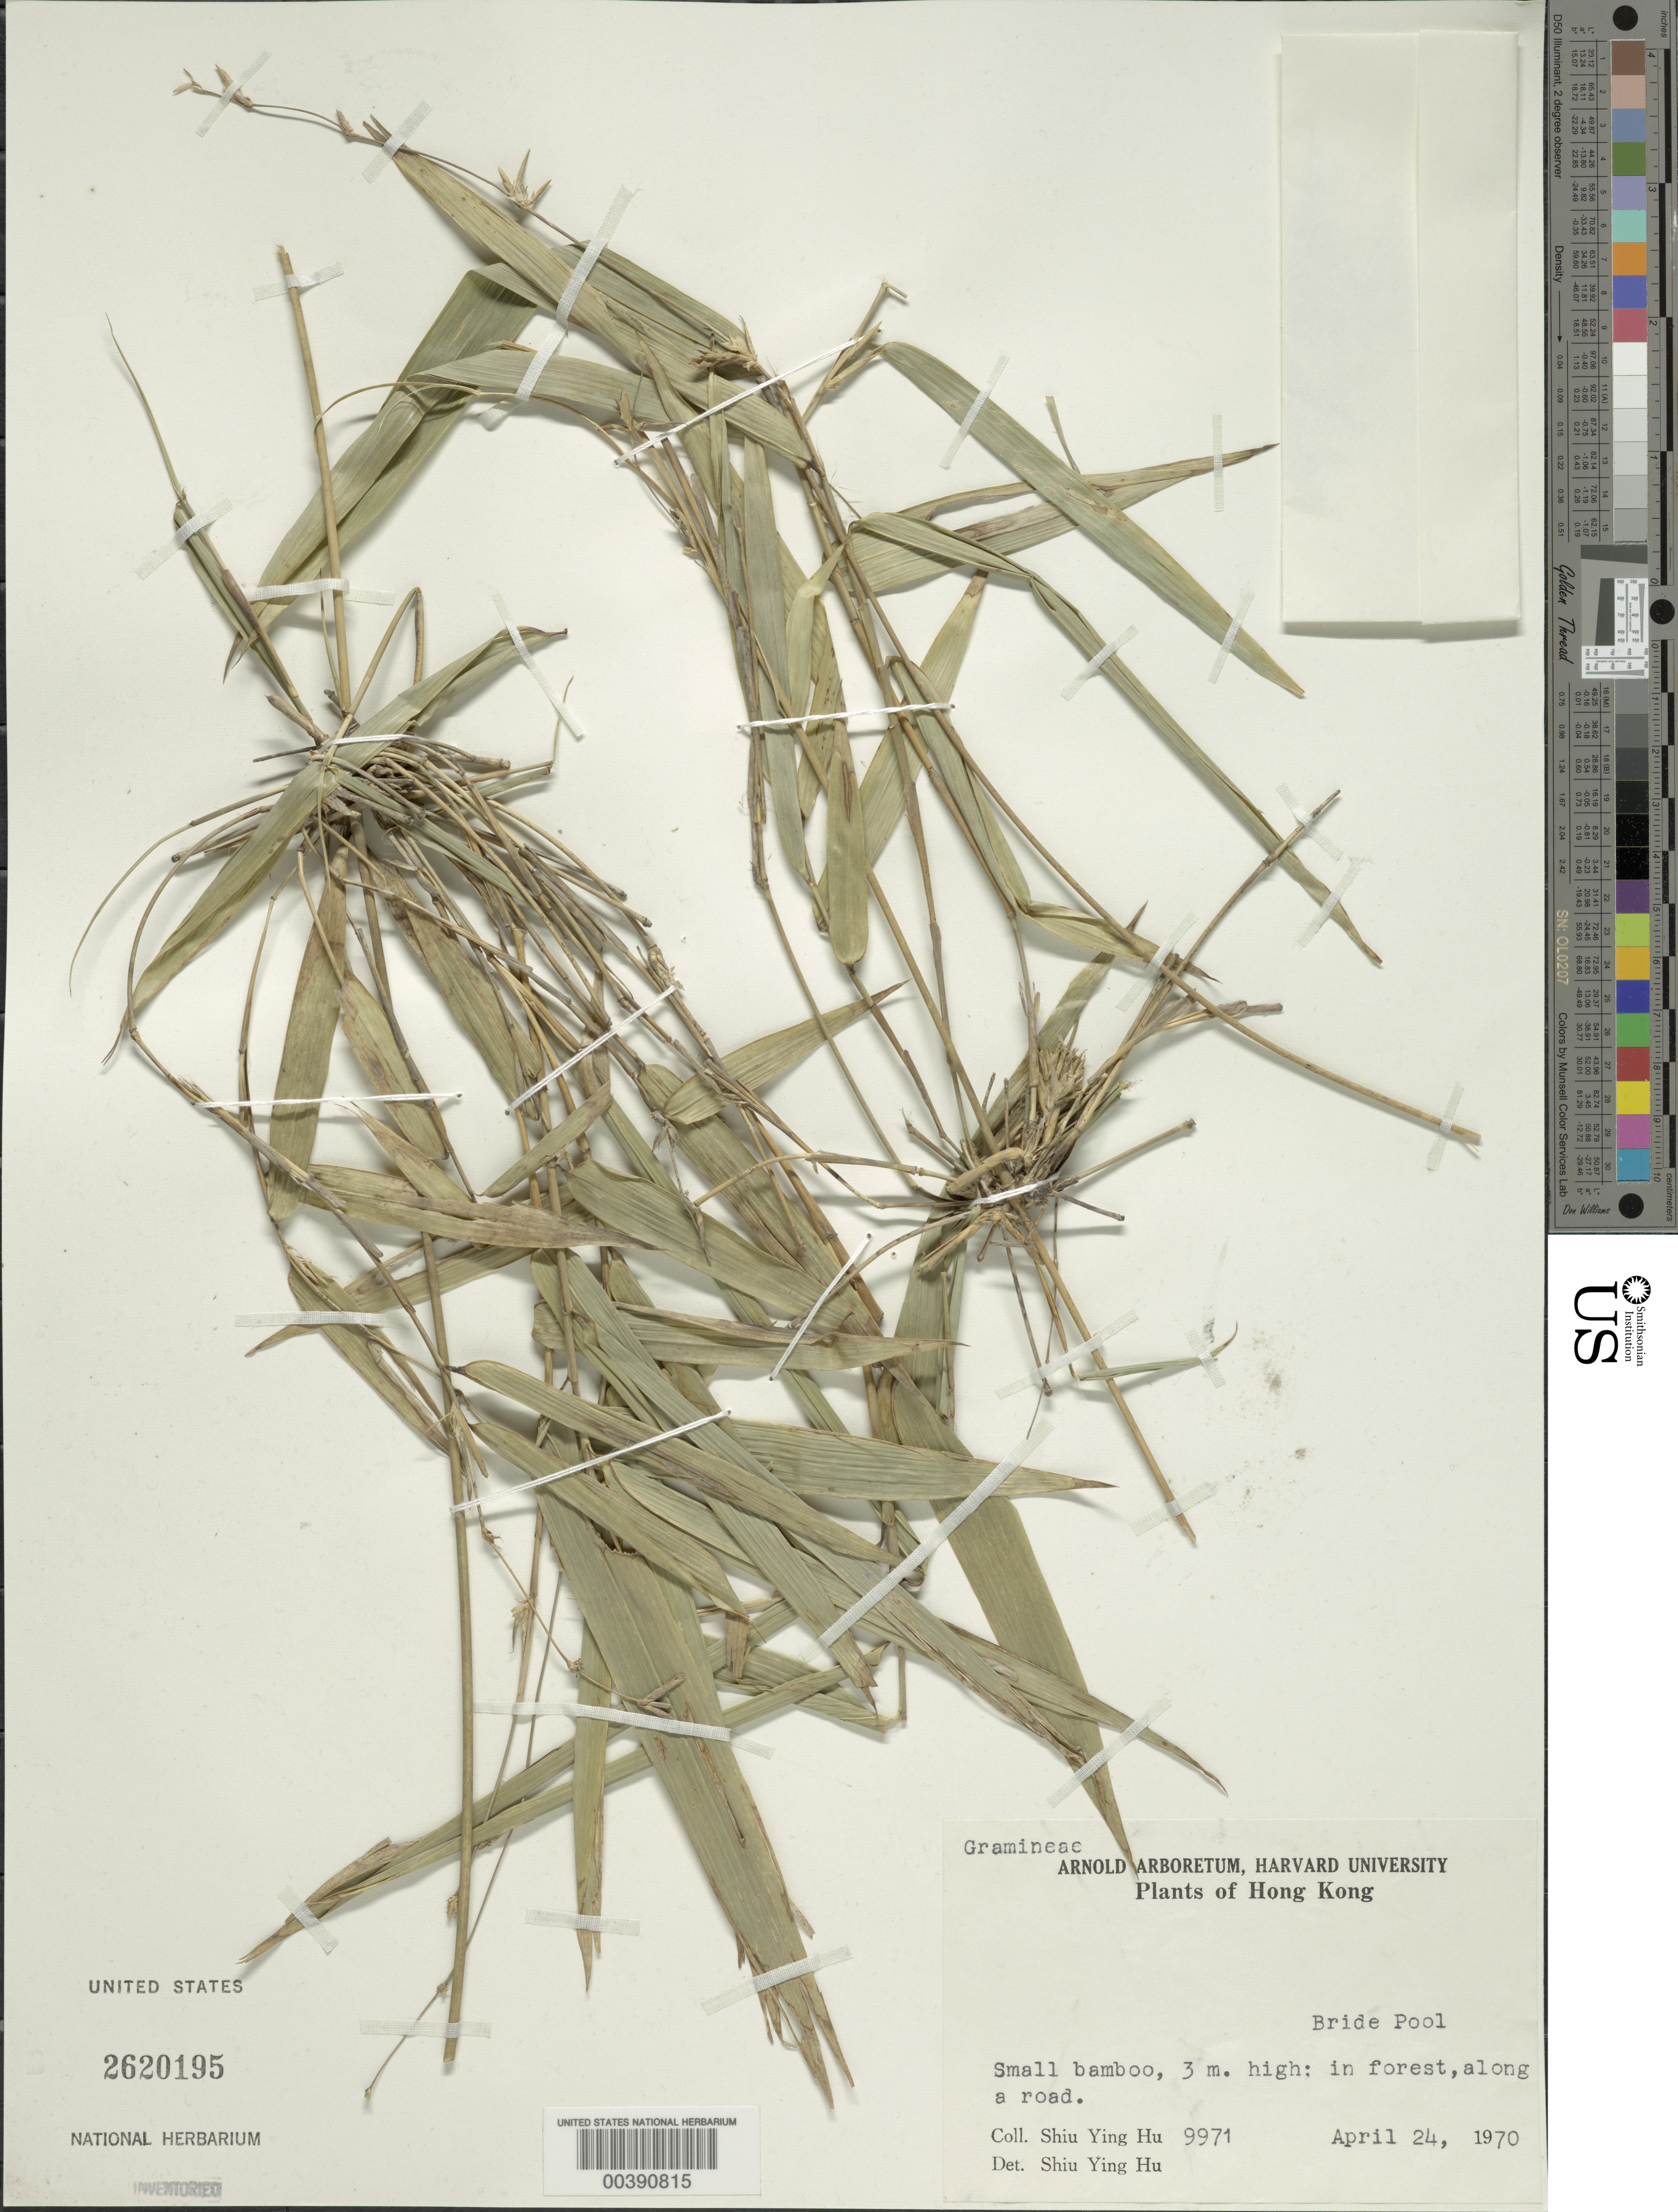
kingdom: Plantae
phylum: Tracheophyta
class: Liliopsida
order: Poales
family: Poaceae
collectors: Y. Shiu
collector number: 9971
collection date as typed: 24 Apr 1970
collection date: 1970-04-24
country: China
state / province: Hong Kong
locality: Bride pool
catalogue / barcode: US 2620195